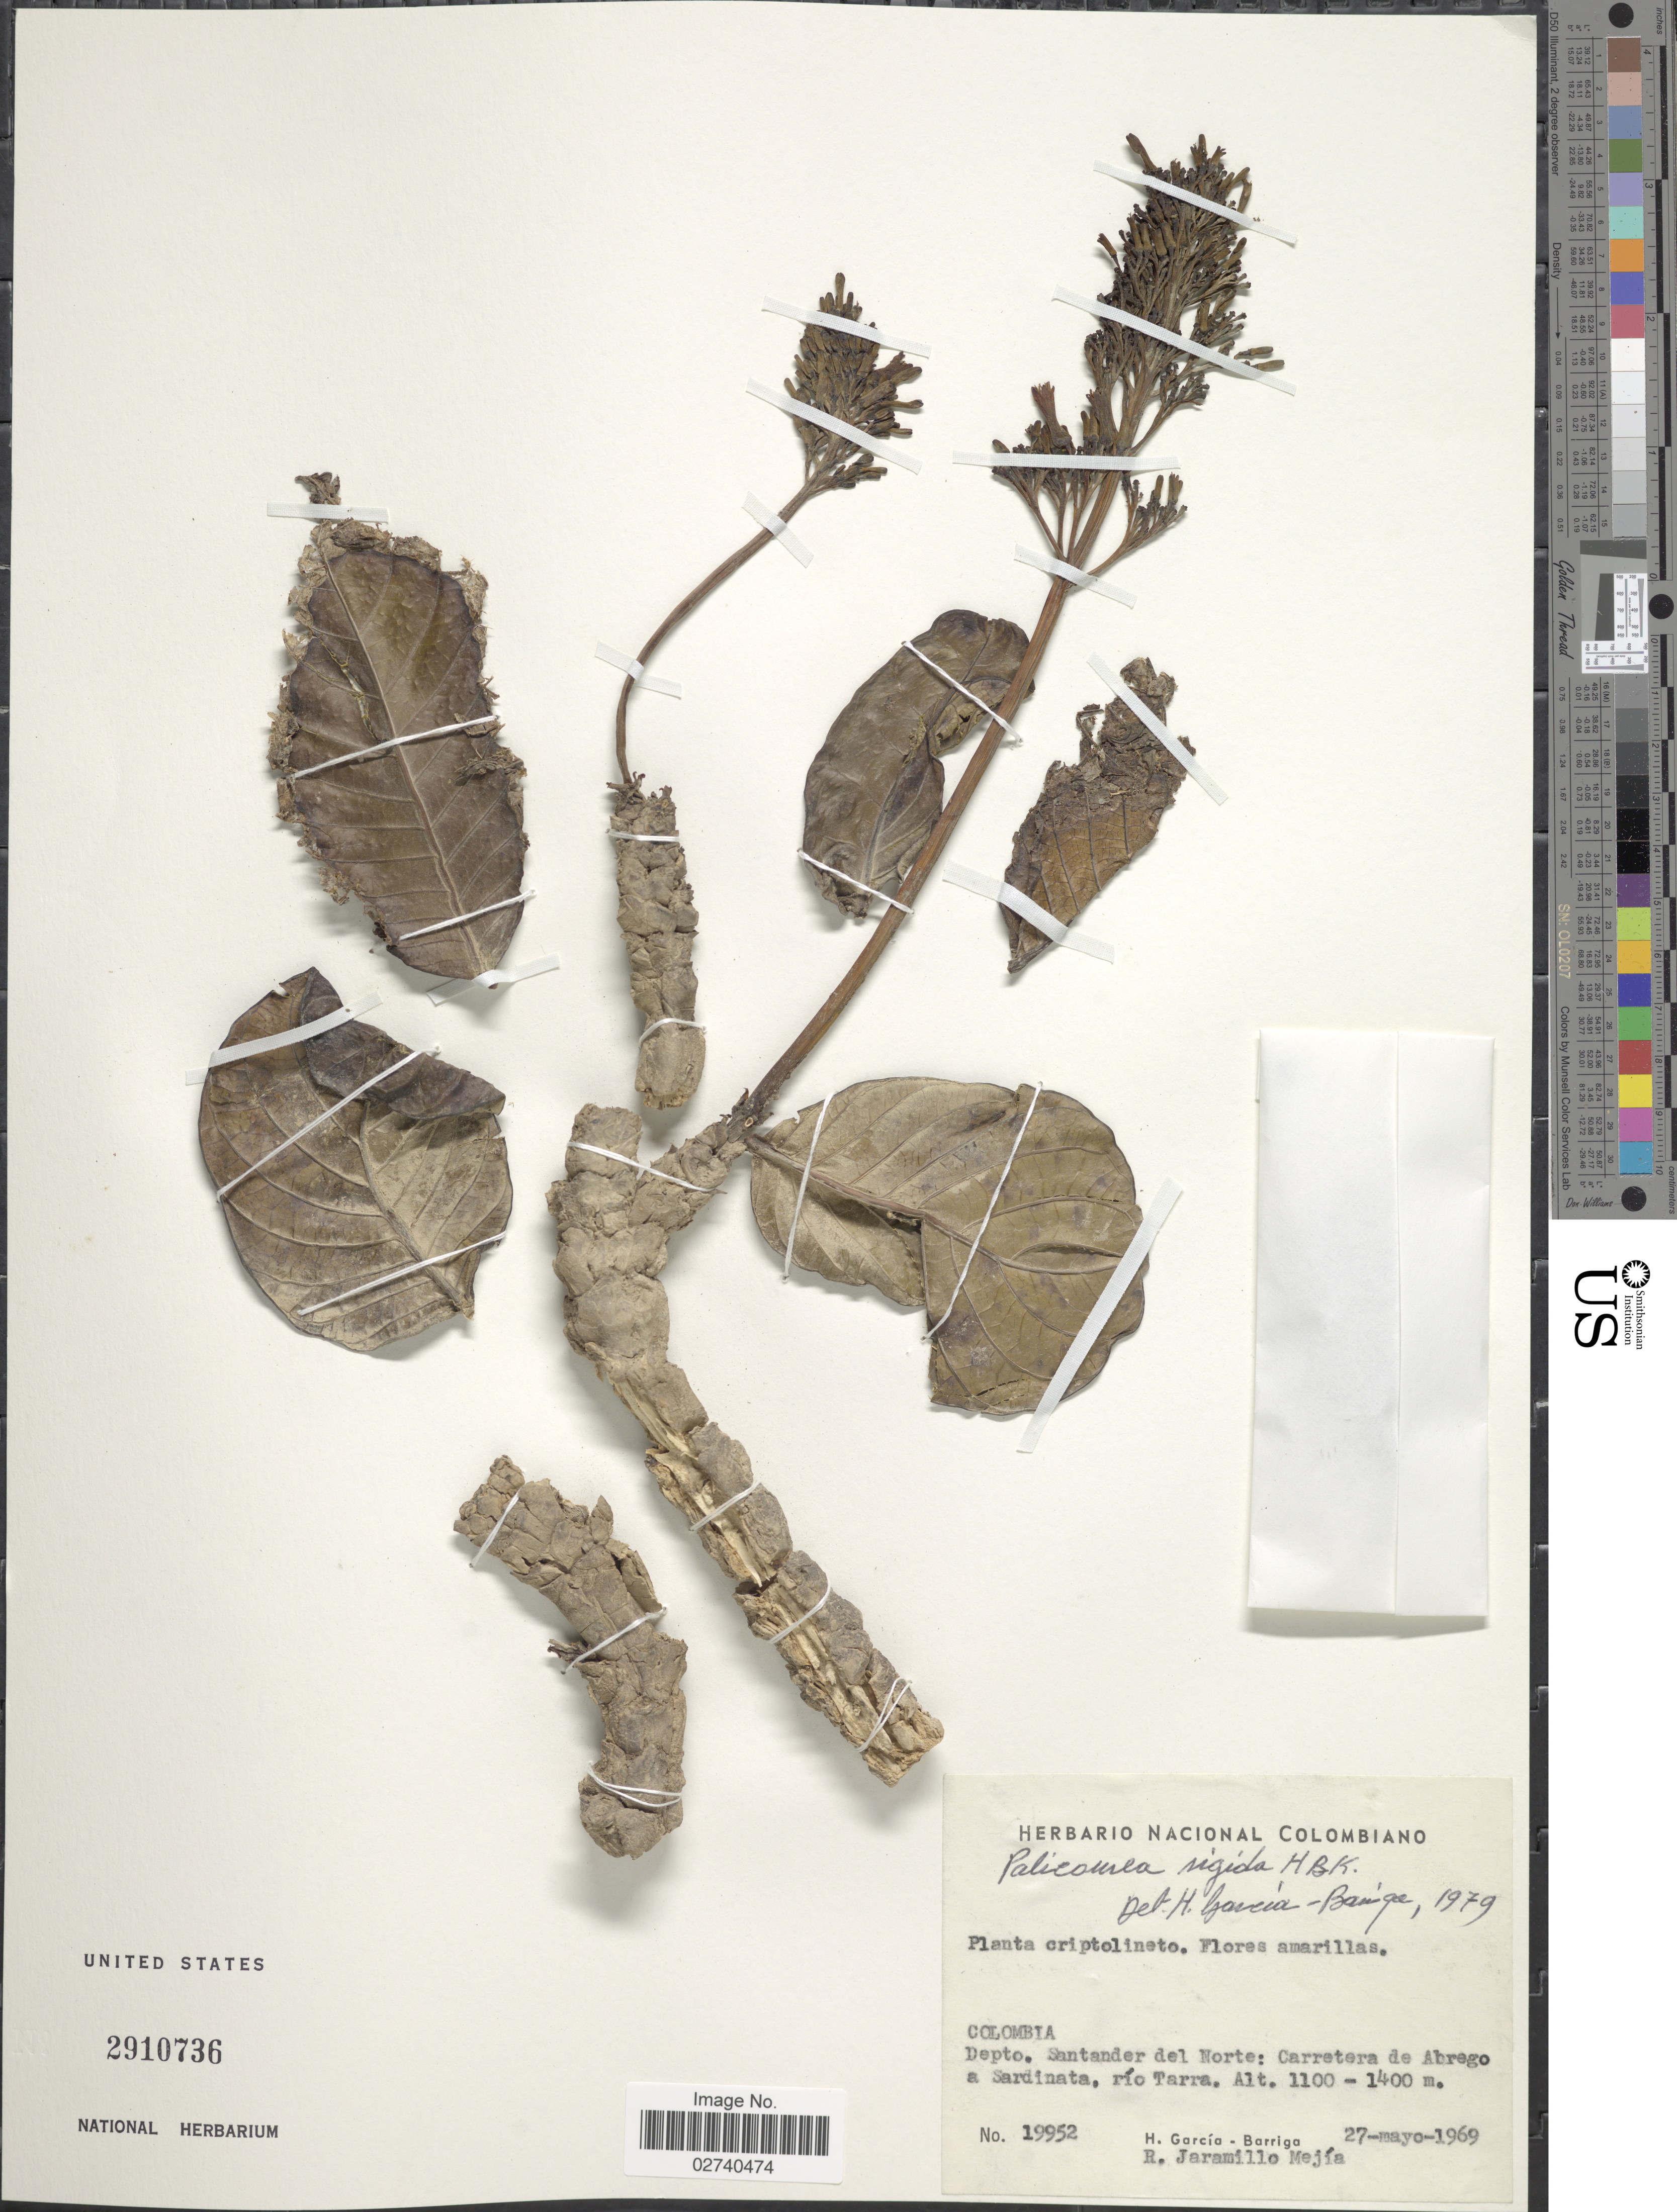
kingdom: Plantae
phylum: Tracheophyta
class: Magnoliopsida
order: Gentianales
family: Rubiaceae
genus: Palicourea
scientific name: Palicourea rigida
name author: Kunth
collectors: H. García Barriga & R. Jaramillo M.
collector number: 19952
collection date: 1969-05-27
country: Colombia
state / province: Norte de Santander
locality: Depto. Santander del Norte: Carretera de Abrego a Sardinata, rio Tarra.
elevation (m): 1100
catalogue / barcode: US 2910736